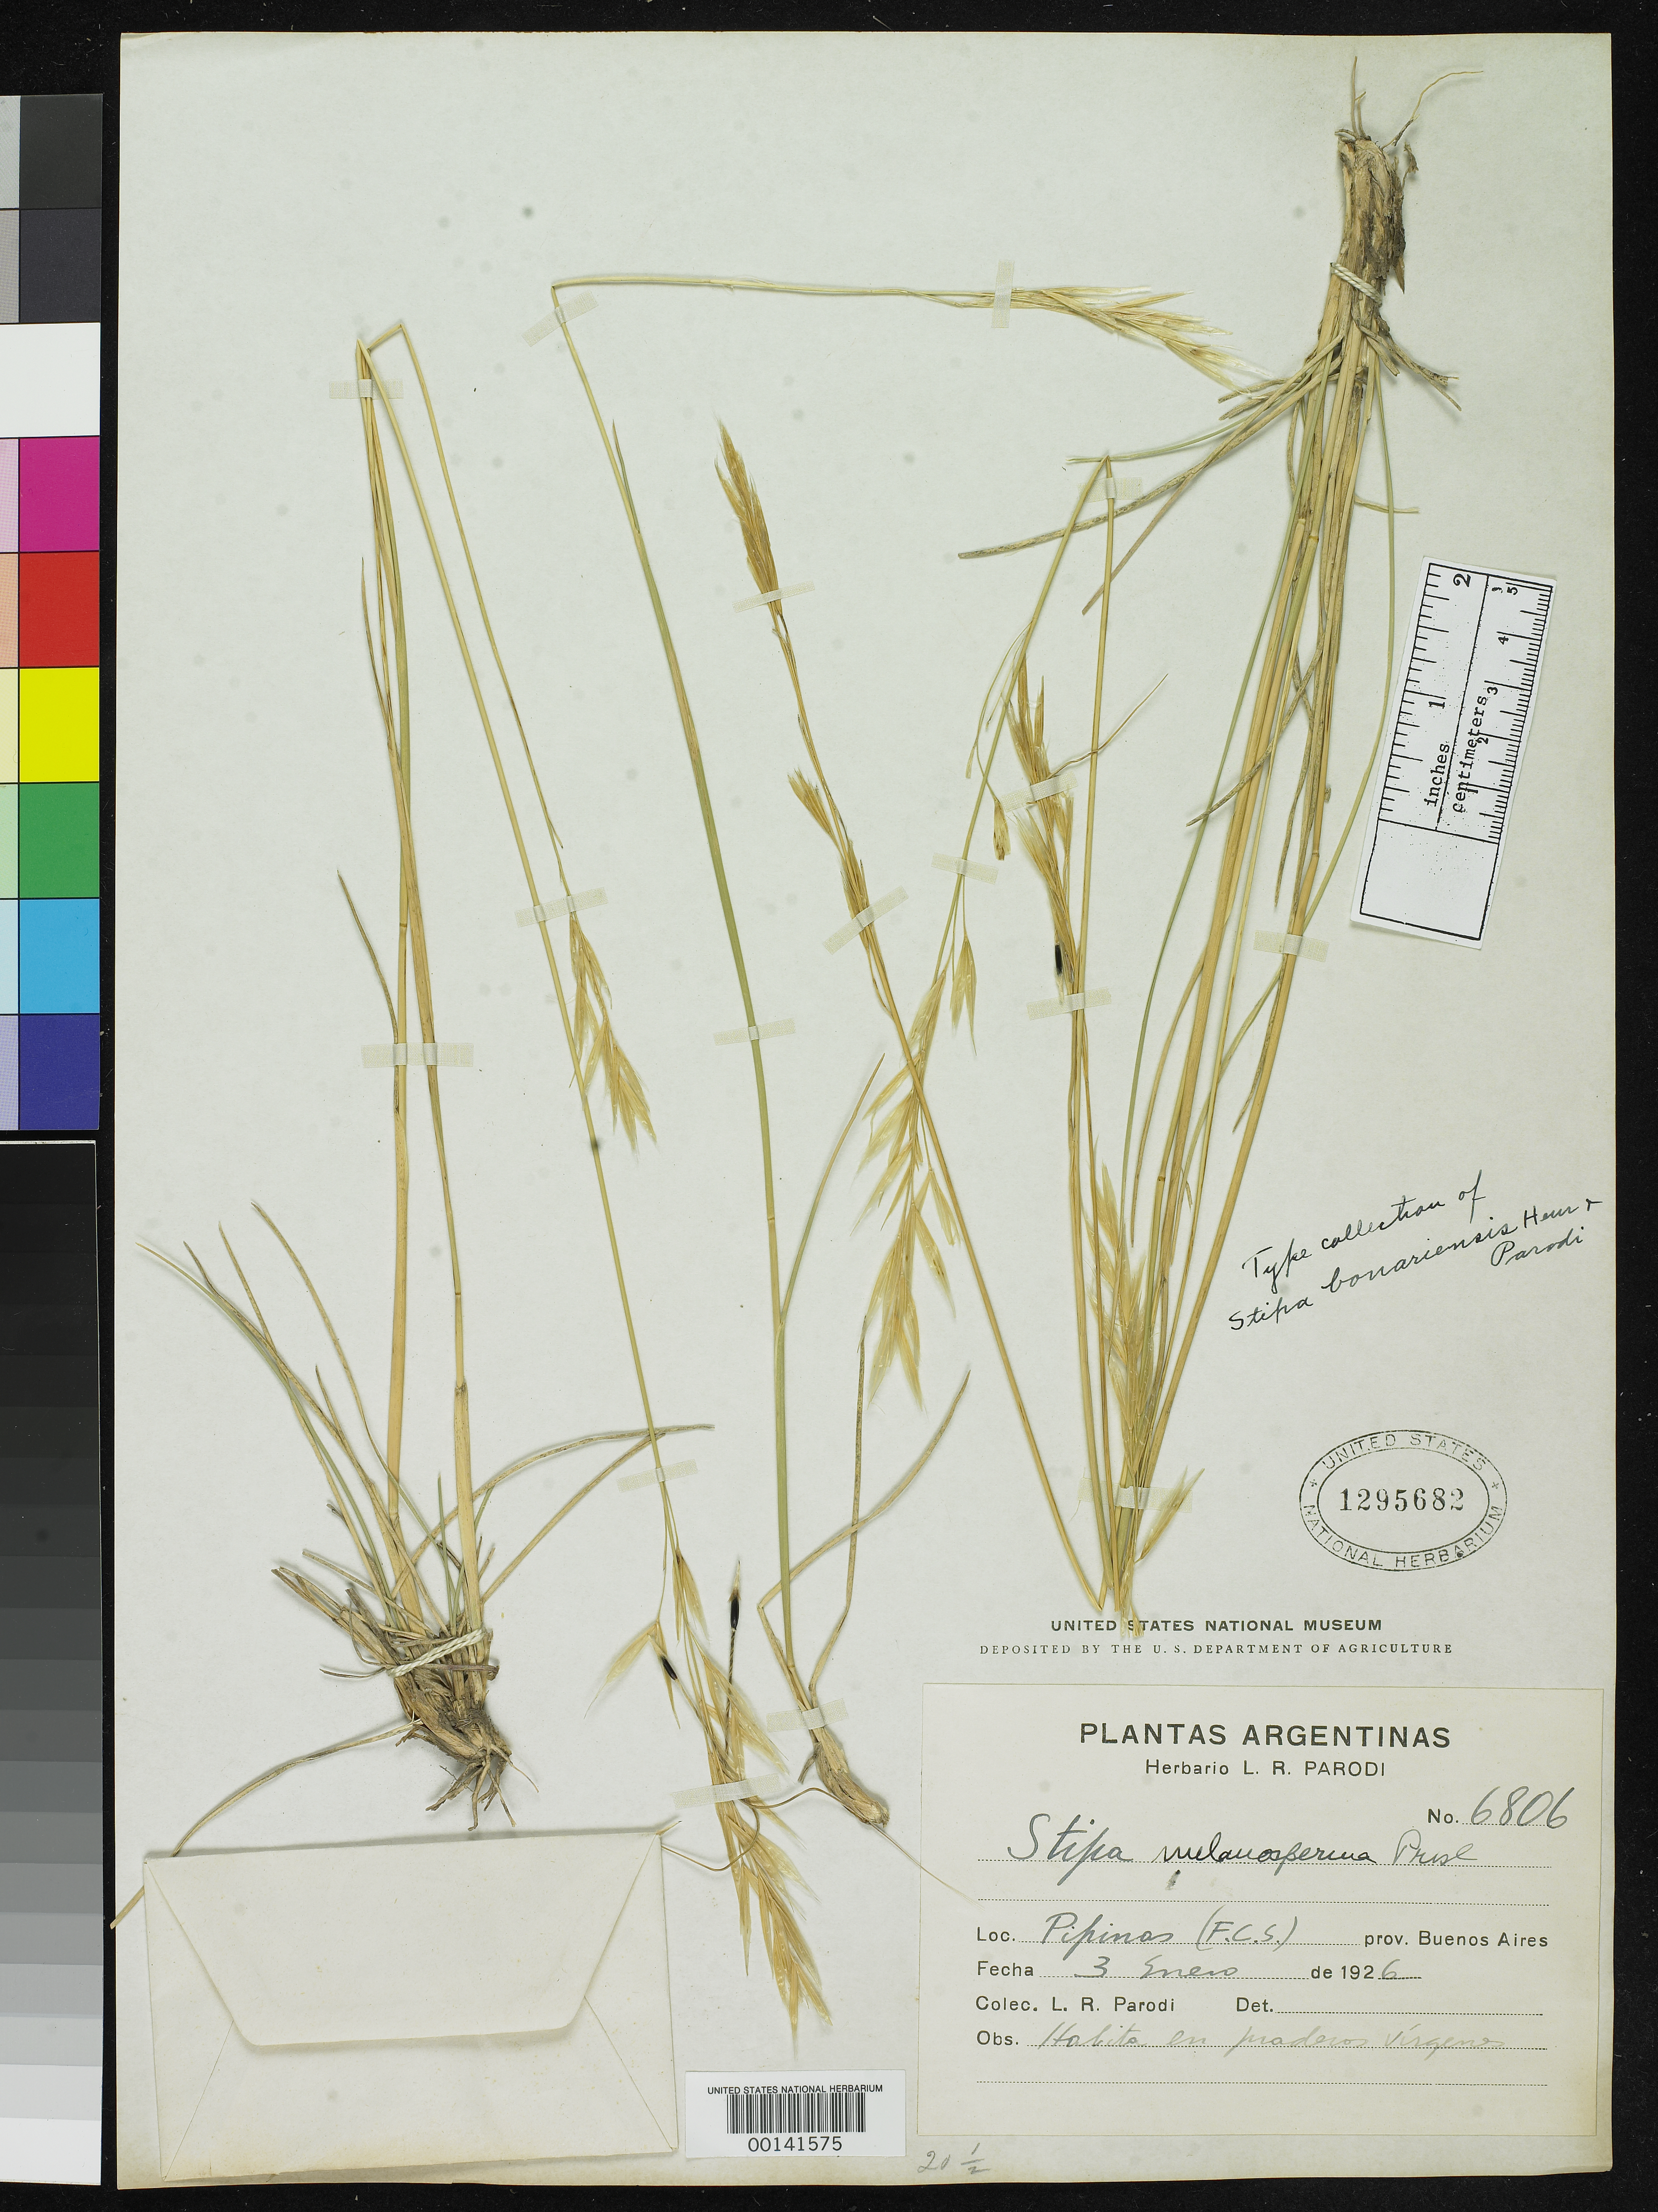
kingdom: Plantae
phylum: Tracheophyta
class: Liliopsida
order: Poales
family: Poaceae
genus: Stipa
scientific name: Stipa bonariensis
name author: Henr. & Parodi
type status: Isotype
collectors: L. R. Parodi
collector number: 6806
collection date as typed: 1926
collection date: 1926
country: Argentina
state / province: Buenos Aires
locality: Pipinas.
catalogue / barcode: US 1295682